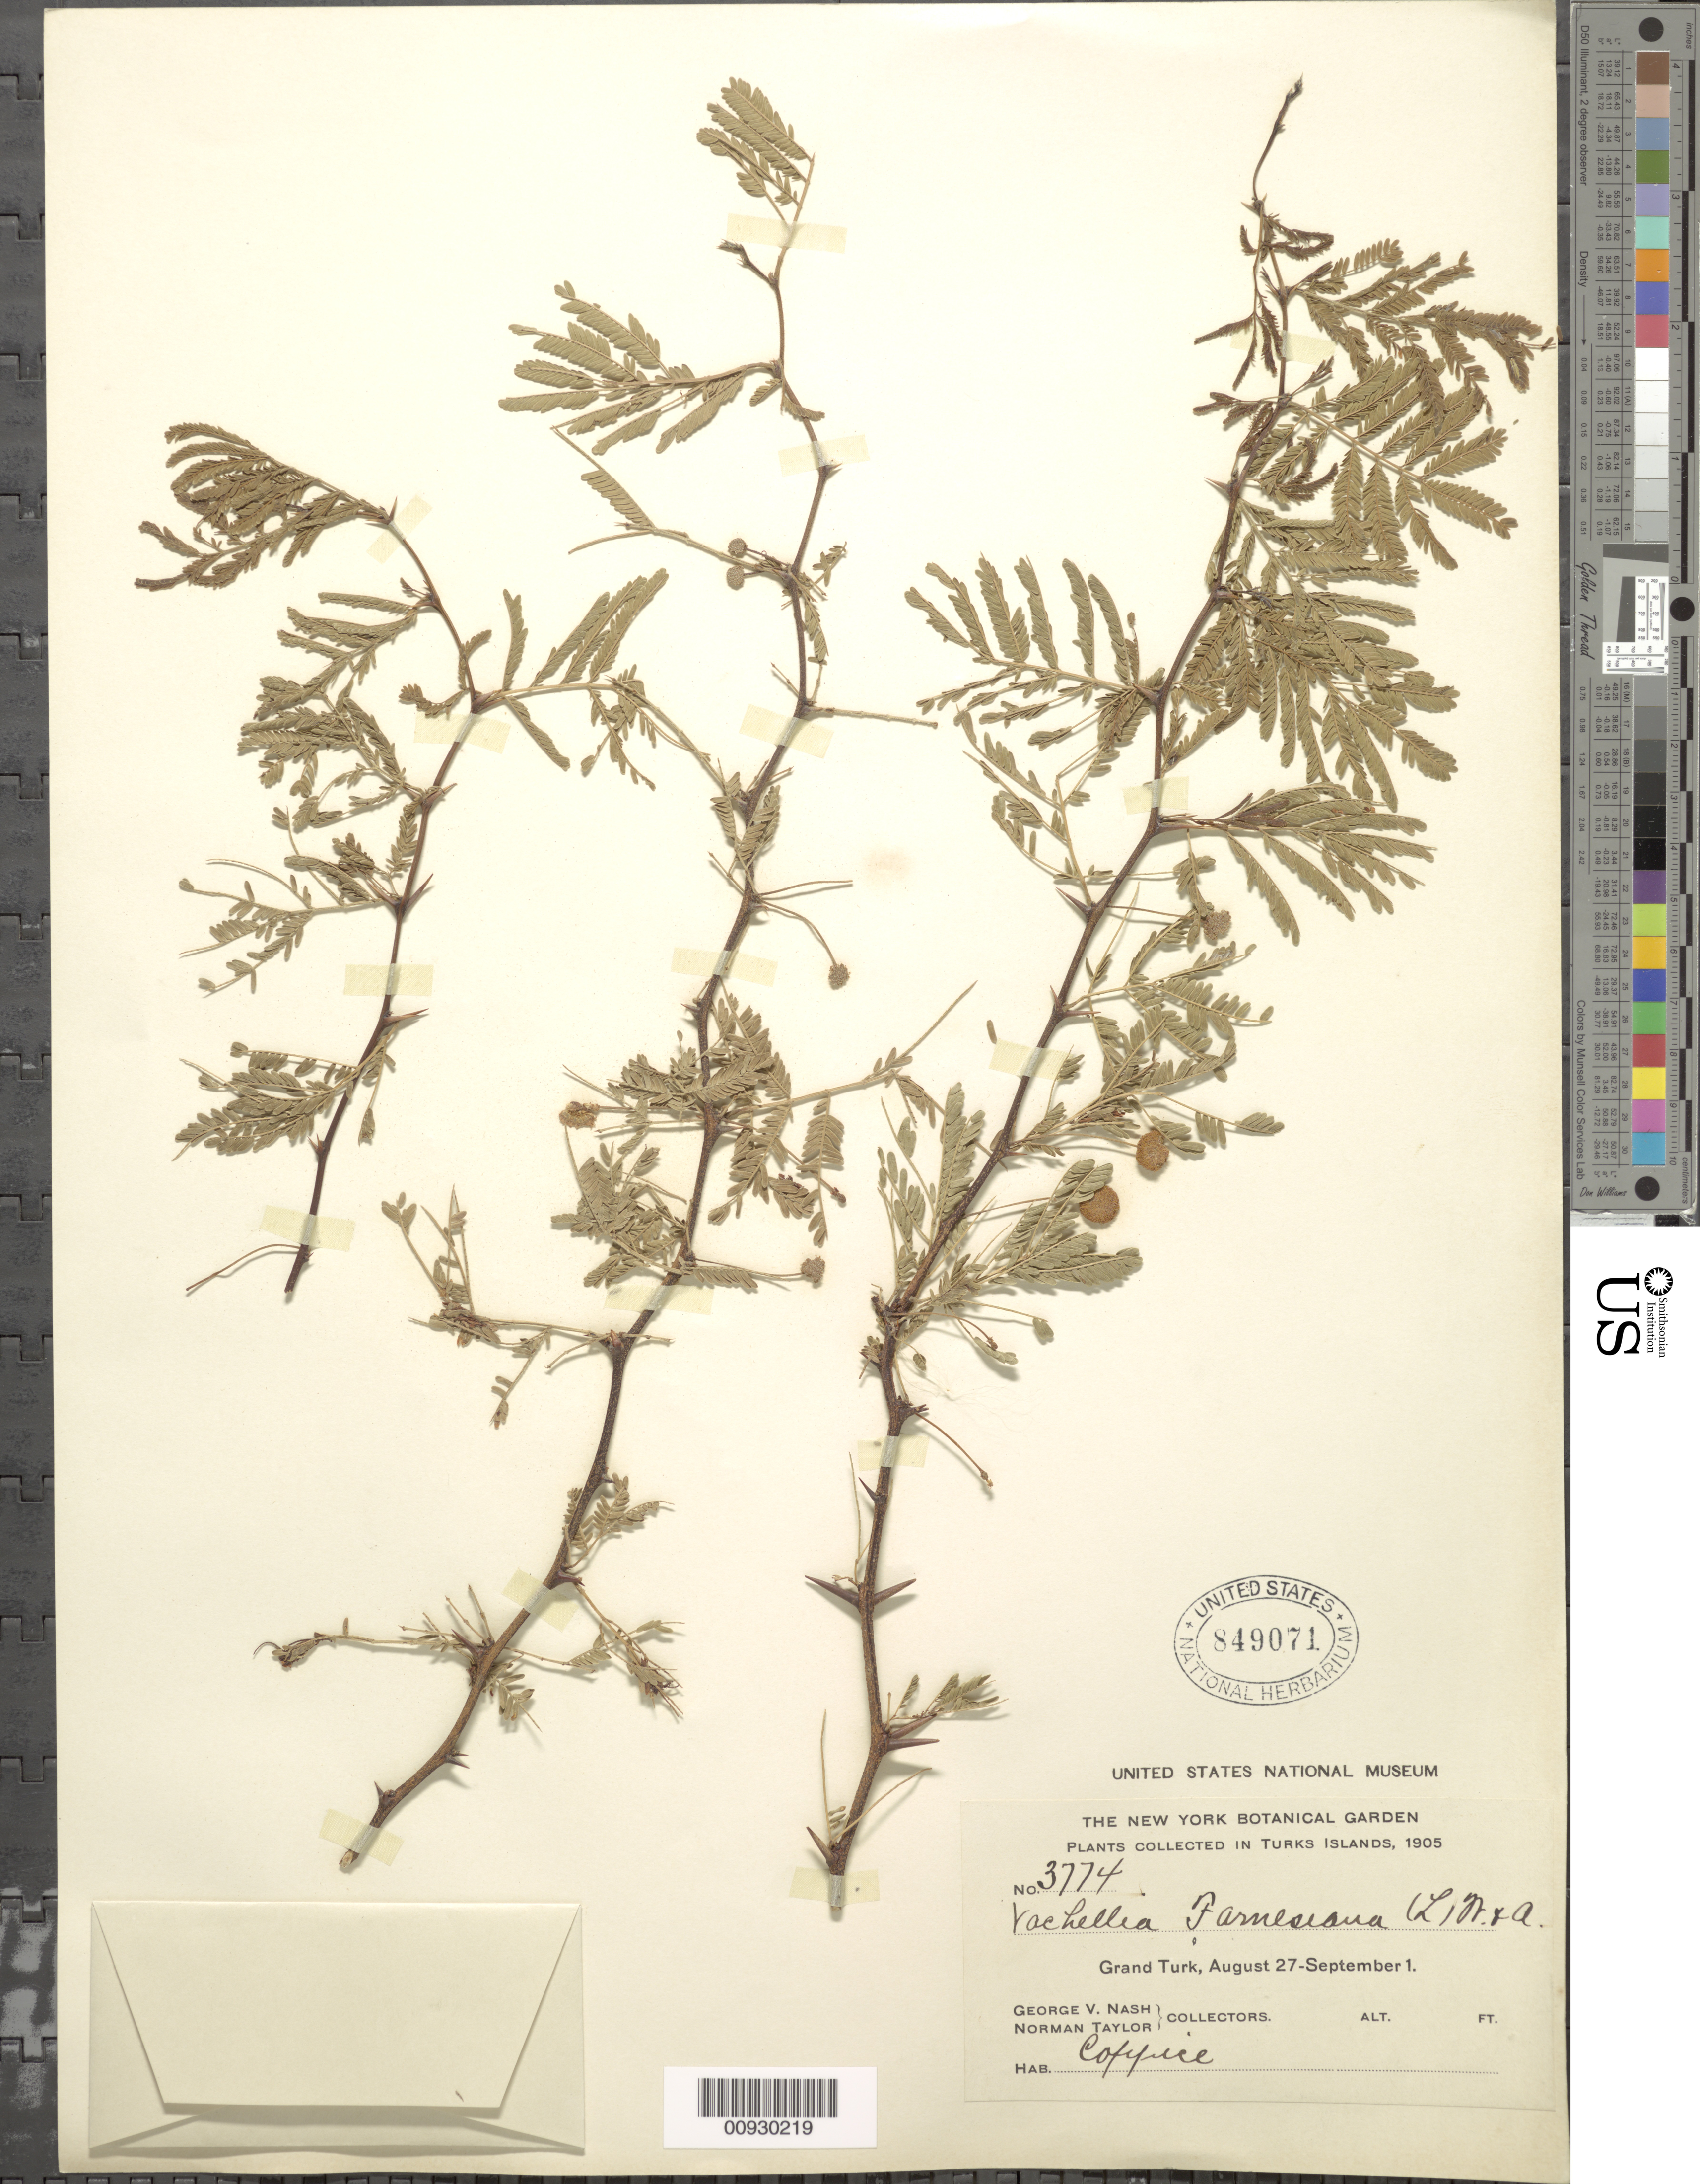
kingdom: Plantae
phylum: Tracheophyta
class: Magnoliopsida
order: Fabales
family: Fabaceae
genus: Vachellia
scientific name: Vachellia farnesiana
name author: (L.) Wight & Arn.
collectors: G. V. Nash & N. Taylor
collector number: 3774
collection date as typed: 27 Aug 1905 to 01 Sep 1905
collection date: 1905-08-27/1905-09-01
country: Turks and Caicos Islands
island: Grand Turk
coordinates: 0 N, 0 E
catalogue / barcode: US 849071